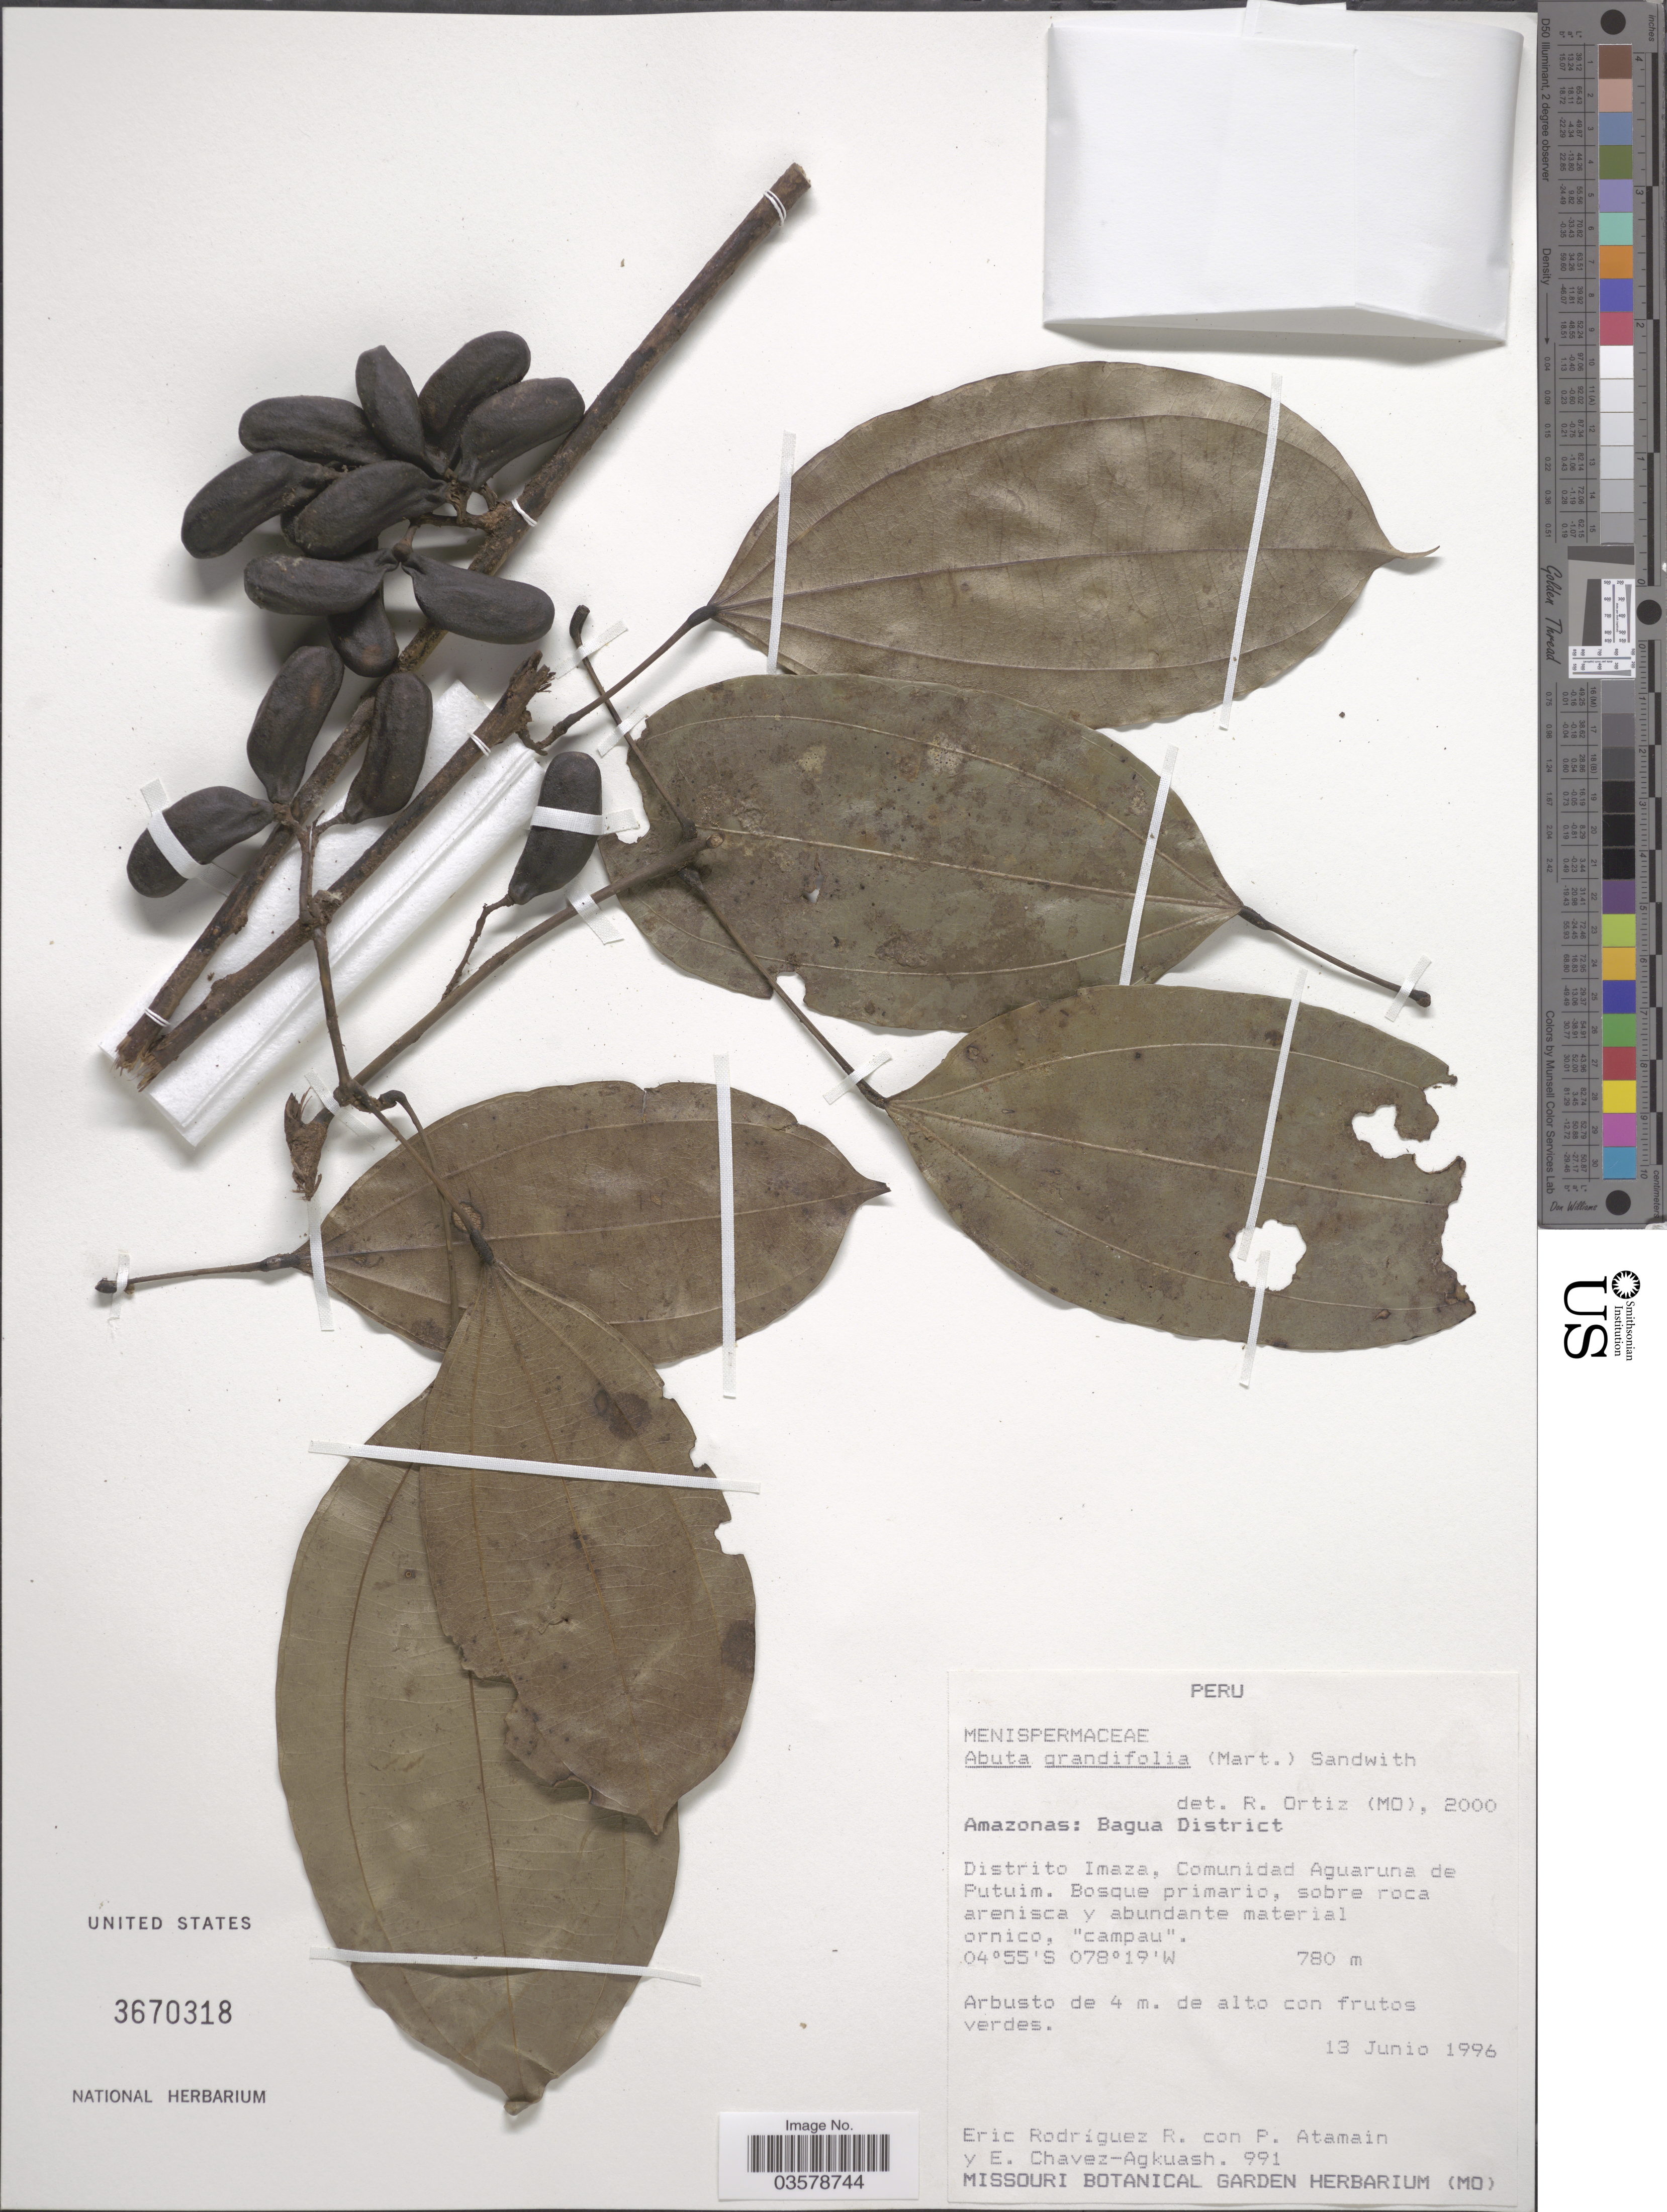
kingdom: Plantae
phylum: Tracheophyta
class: Magnoliopsida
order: Ranunculales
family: Menispermaceae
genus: Abuta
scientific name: Abuta grandifolia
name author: (Mart.) Sandwith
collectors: E. F. Rodrignez R., P. Atamain & E. Chavez-Agkuash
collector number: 991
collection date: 1996-06-13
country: Peru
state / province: Amazonas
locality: Bagua District. Distrito Imaza, Comunidad Aguaruna de Putuim.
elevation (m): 780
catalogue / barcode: US 3670318